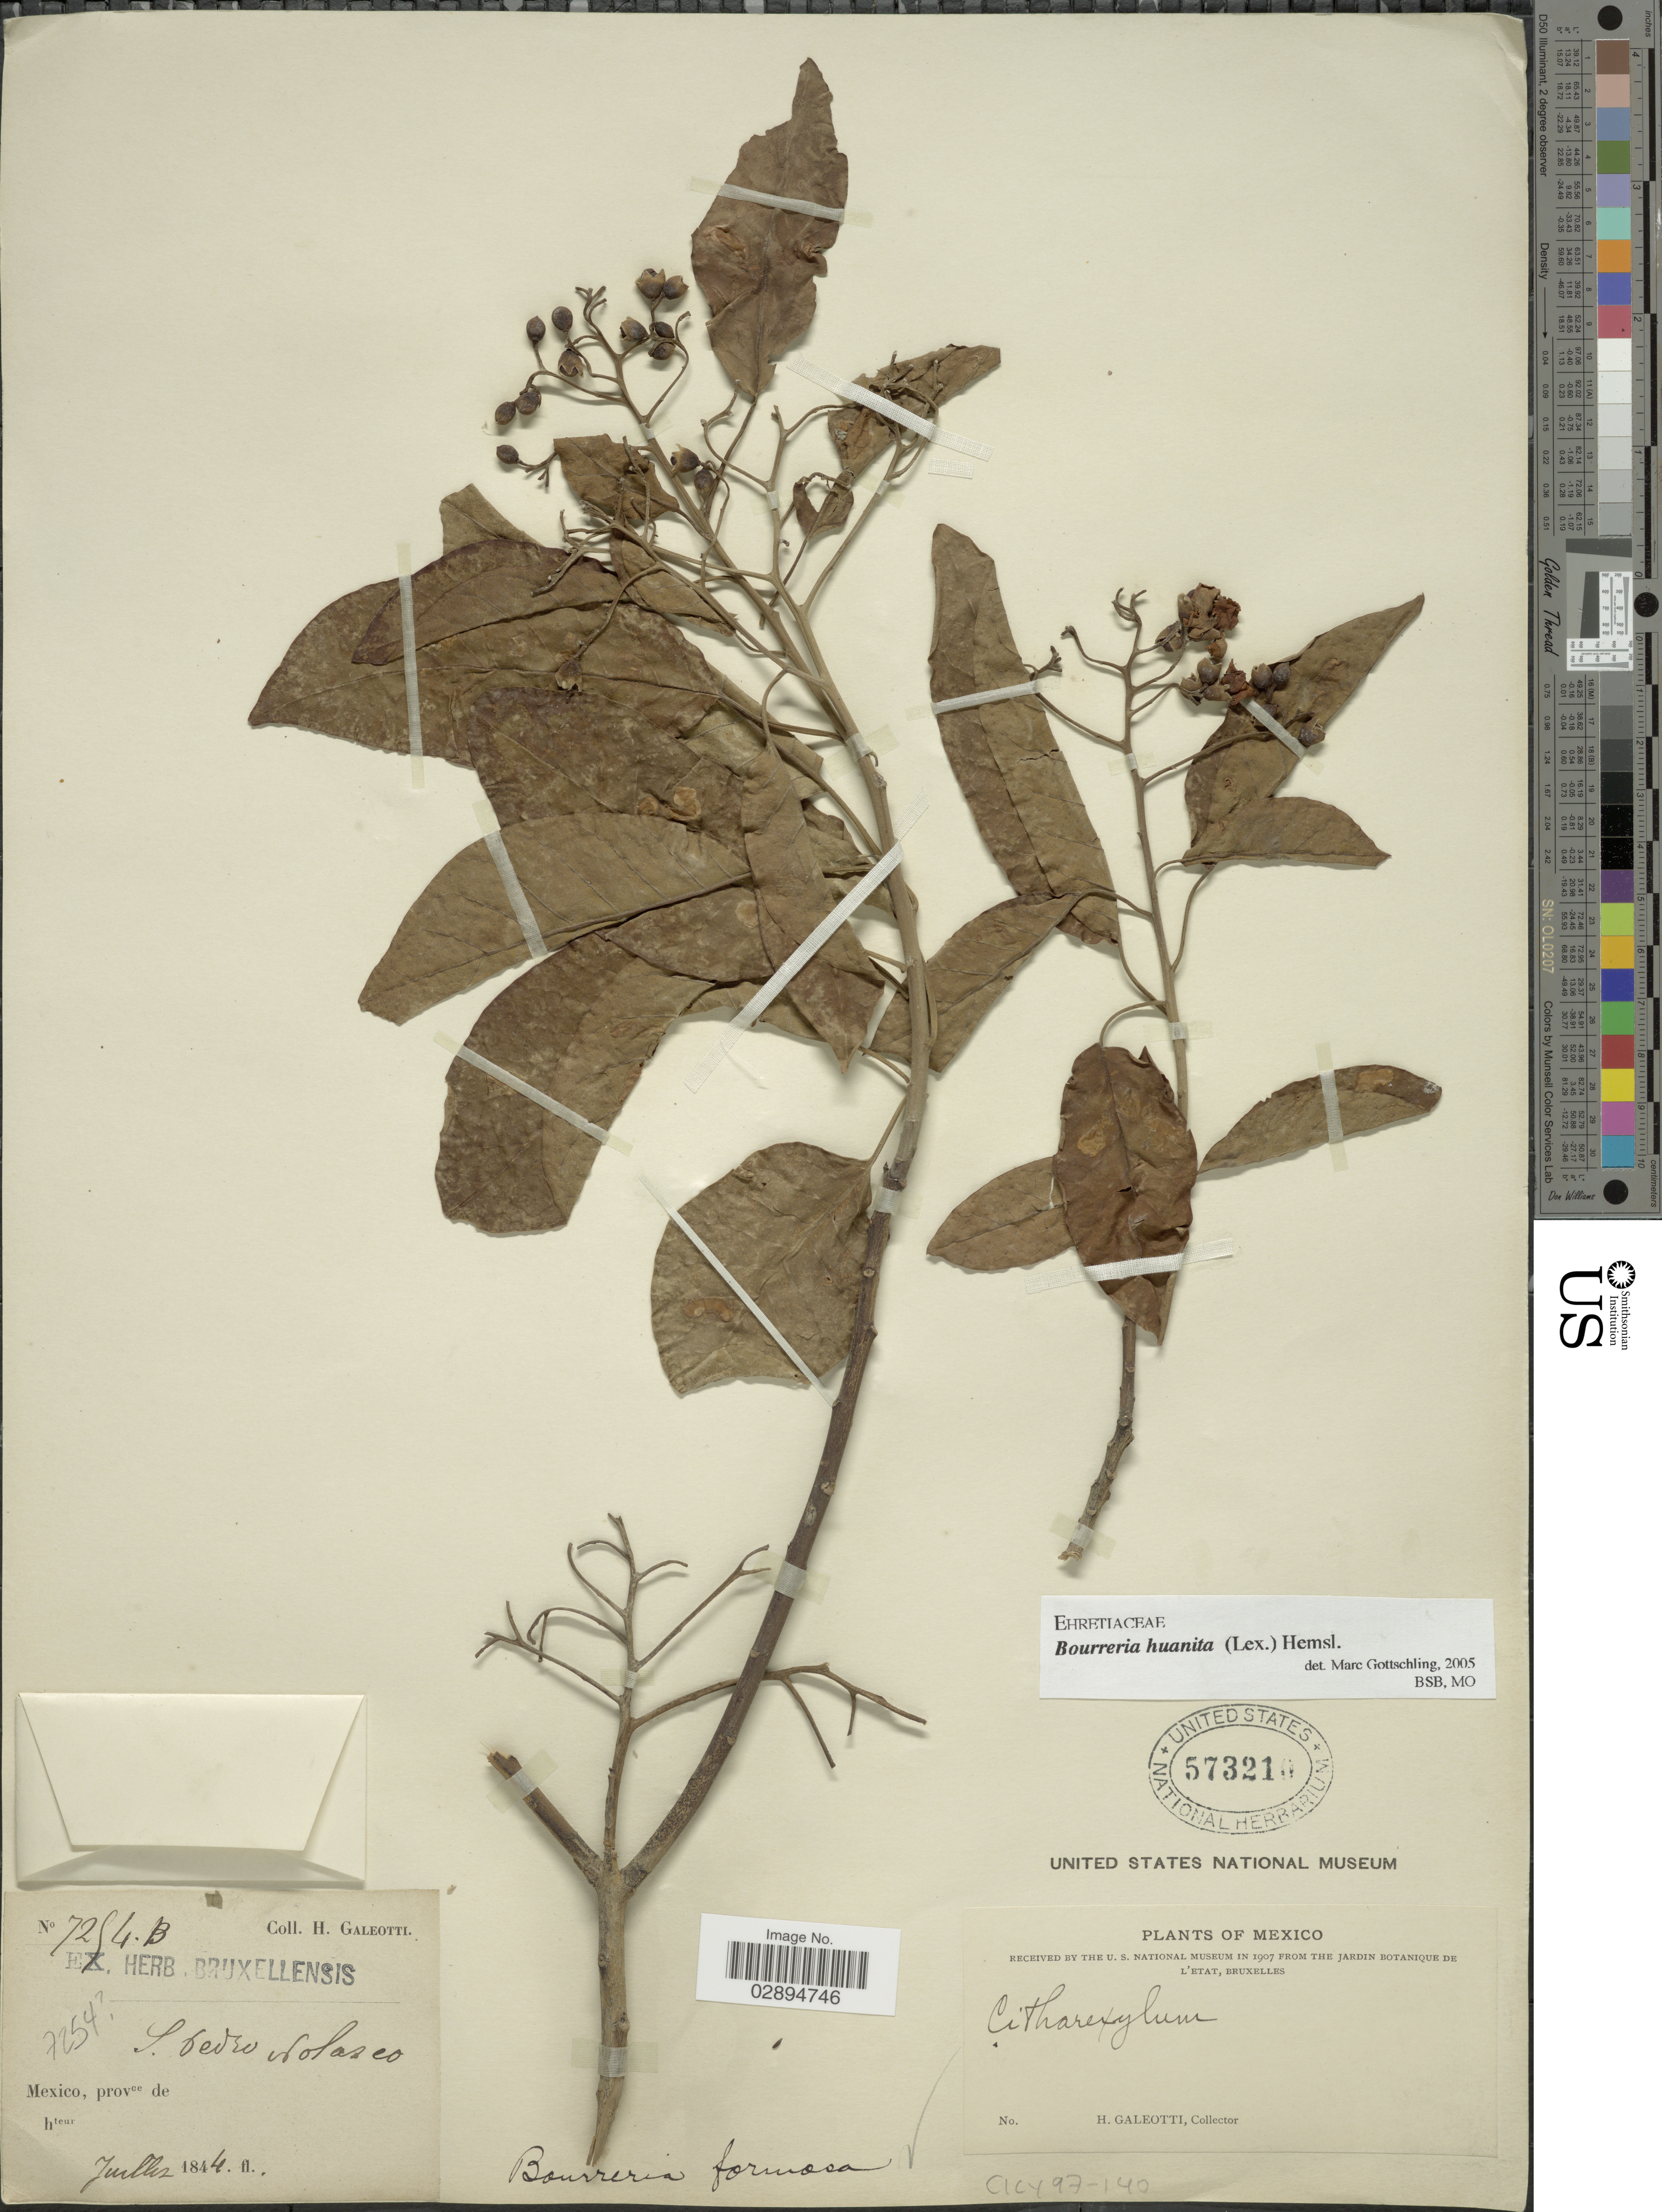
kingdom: Plantae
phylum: Tracheophyta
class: Magnoliopsida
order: Boraginales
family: Ehretiaceae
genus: Bourreria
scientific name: Bourreria huanita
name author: (Lex.) Hemsl.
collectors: H. G. Galeotti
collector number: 7254 B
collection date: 1844-07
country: Mexico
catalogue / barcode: US 573210